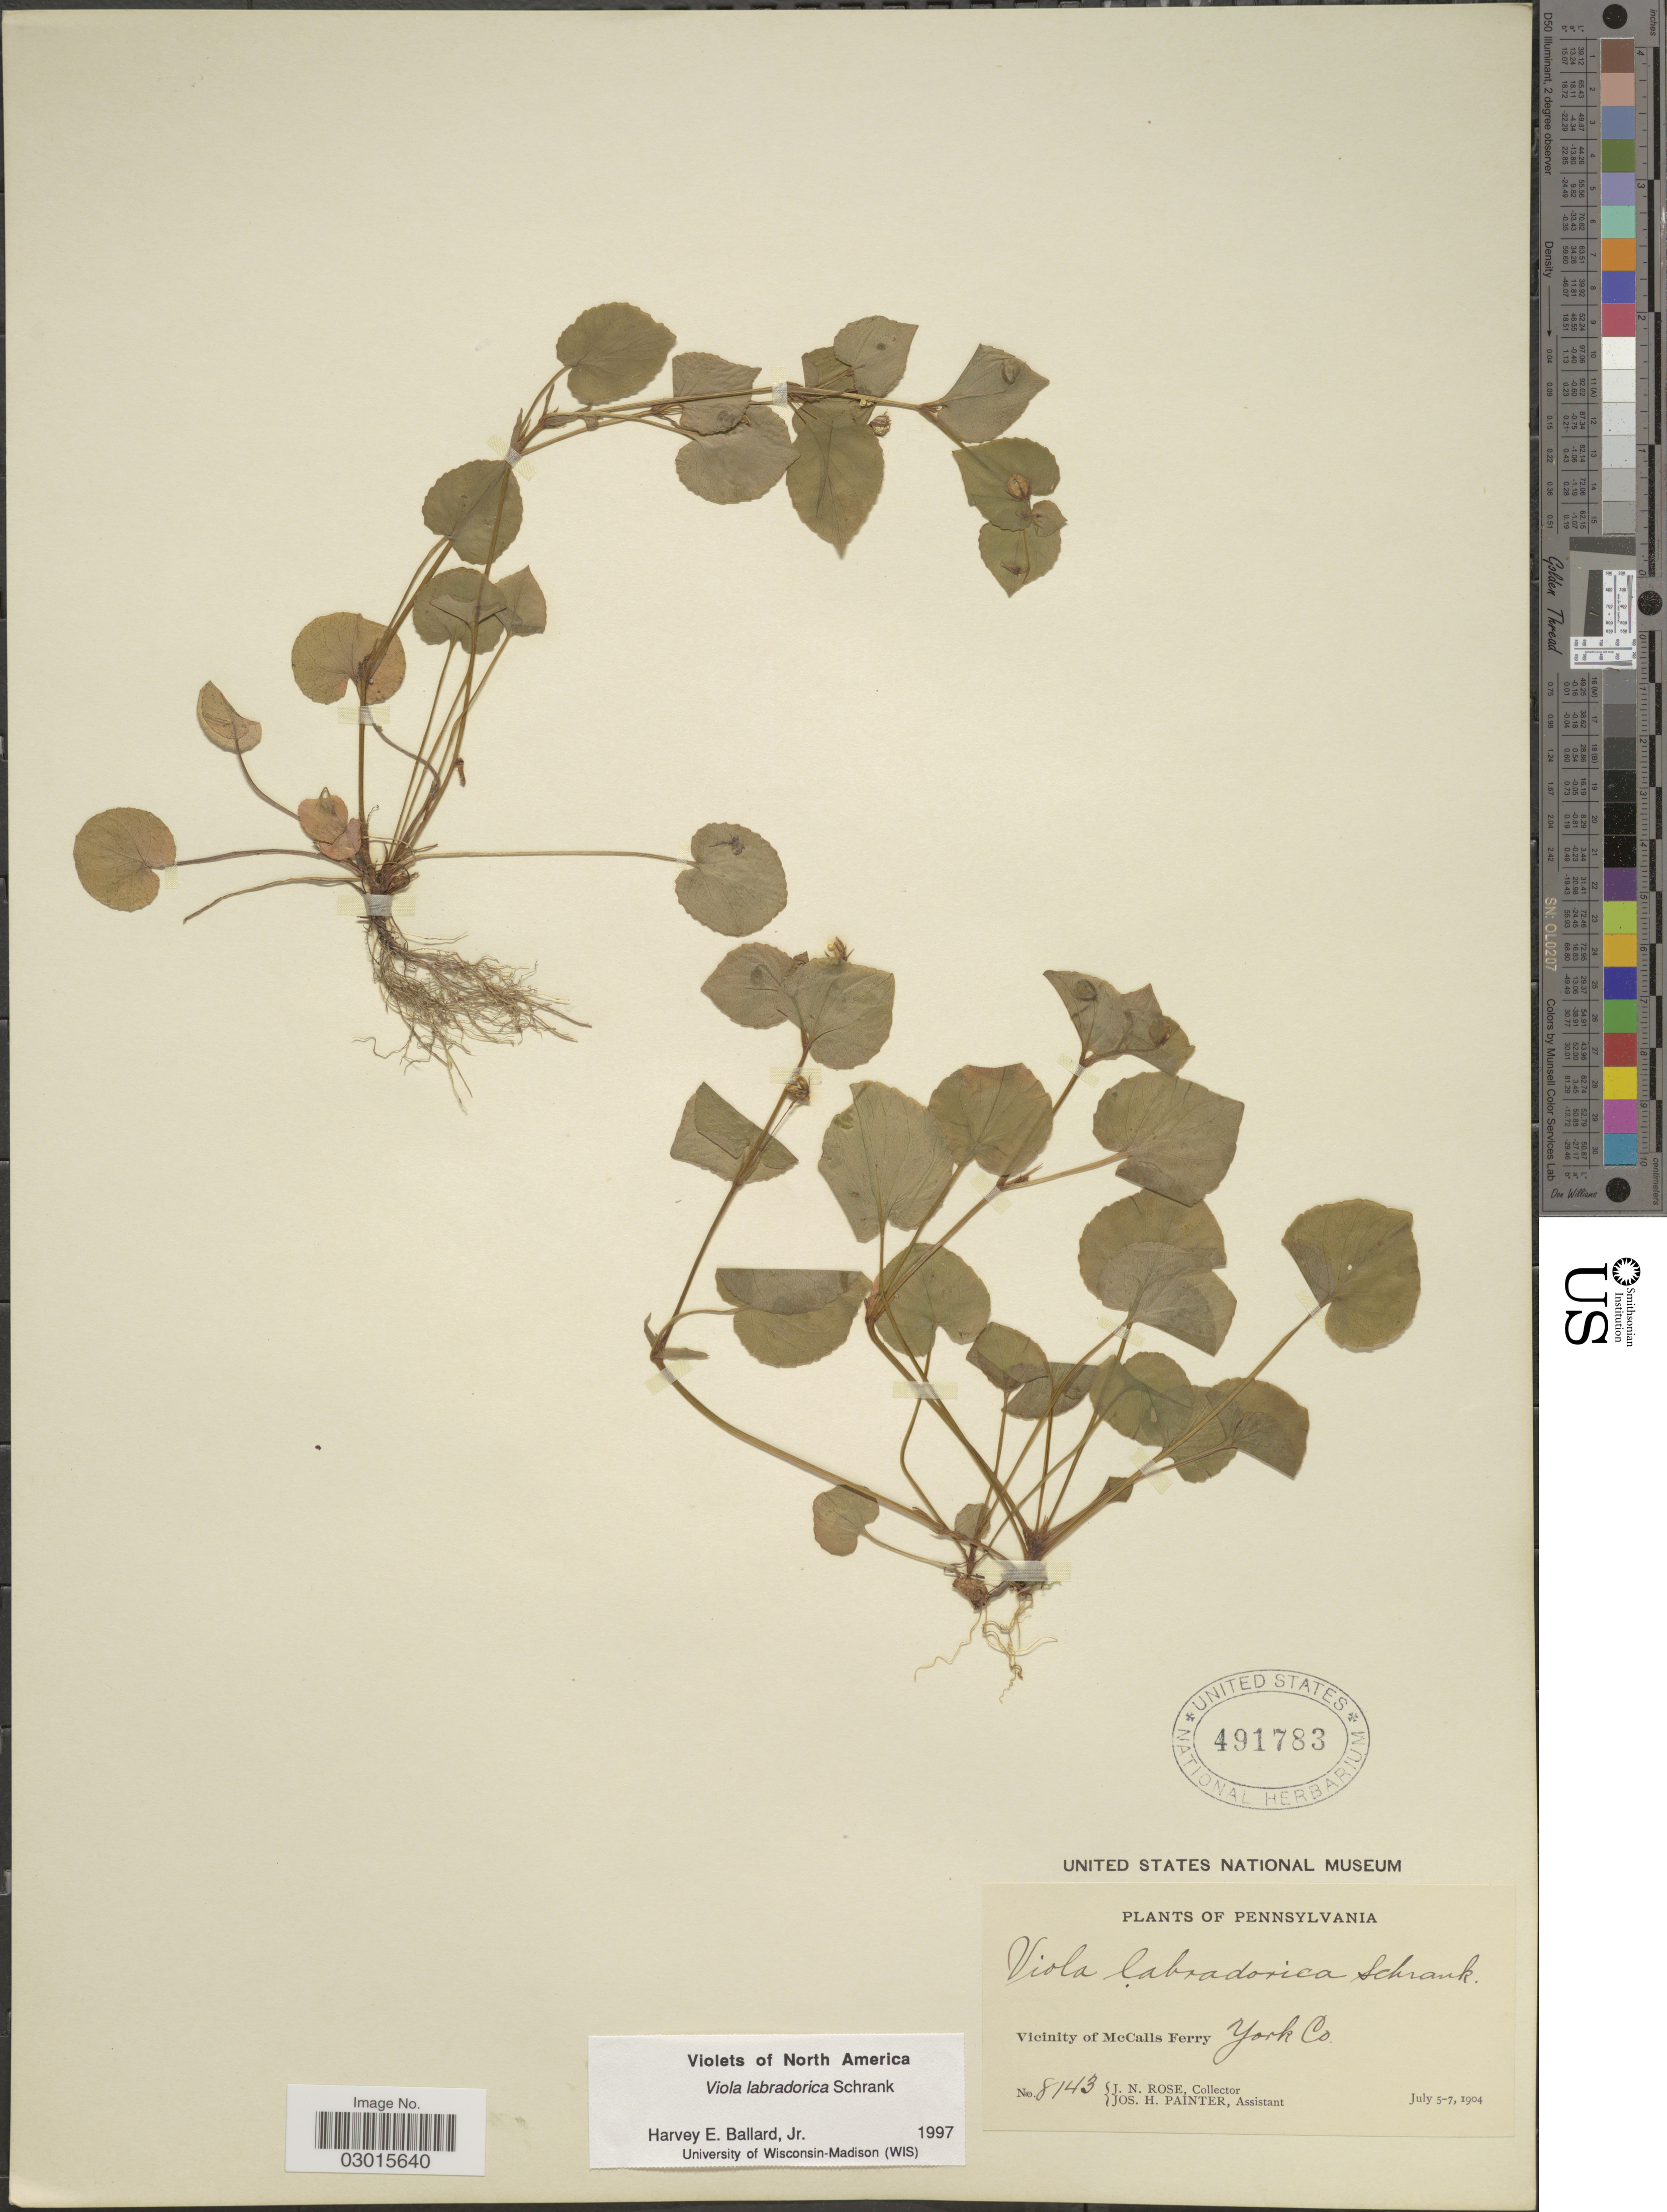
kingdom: Plantae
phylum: Tracheophyta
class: Magnoliopsida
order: Malpighiales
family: Violaceae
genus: Viola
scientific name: Viola labradorica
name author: Schrank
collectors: J. N. Rose & J. H. Painter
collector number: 8143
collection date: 1904-07-05/1904-07-07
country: United States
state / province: Pennsylvania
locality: Vicinity of McCalls Ferry. York Co.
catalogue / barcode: US 491783